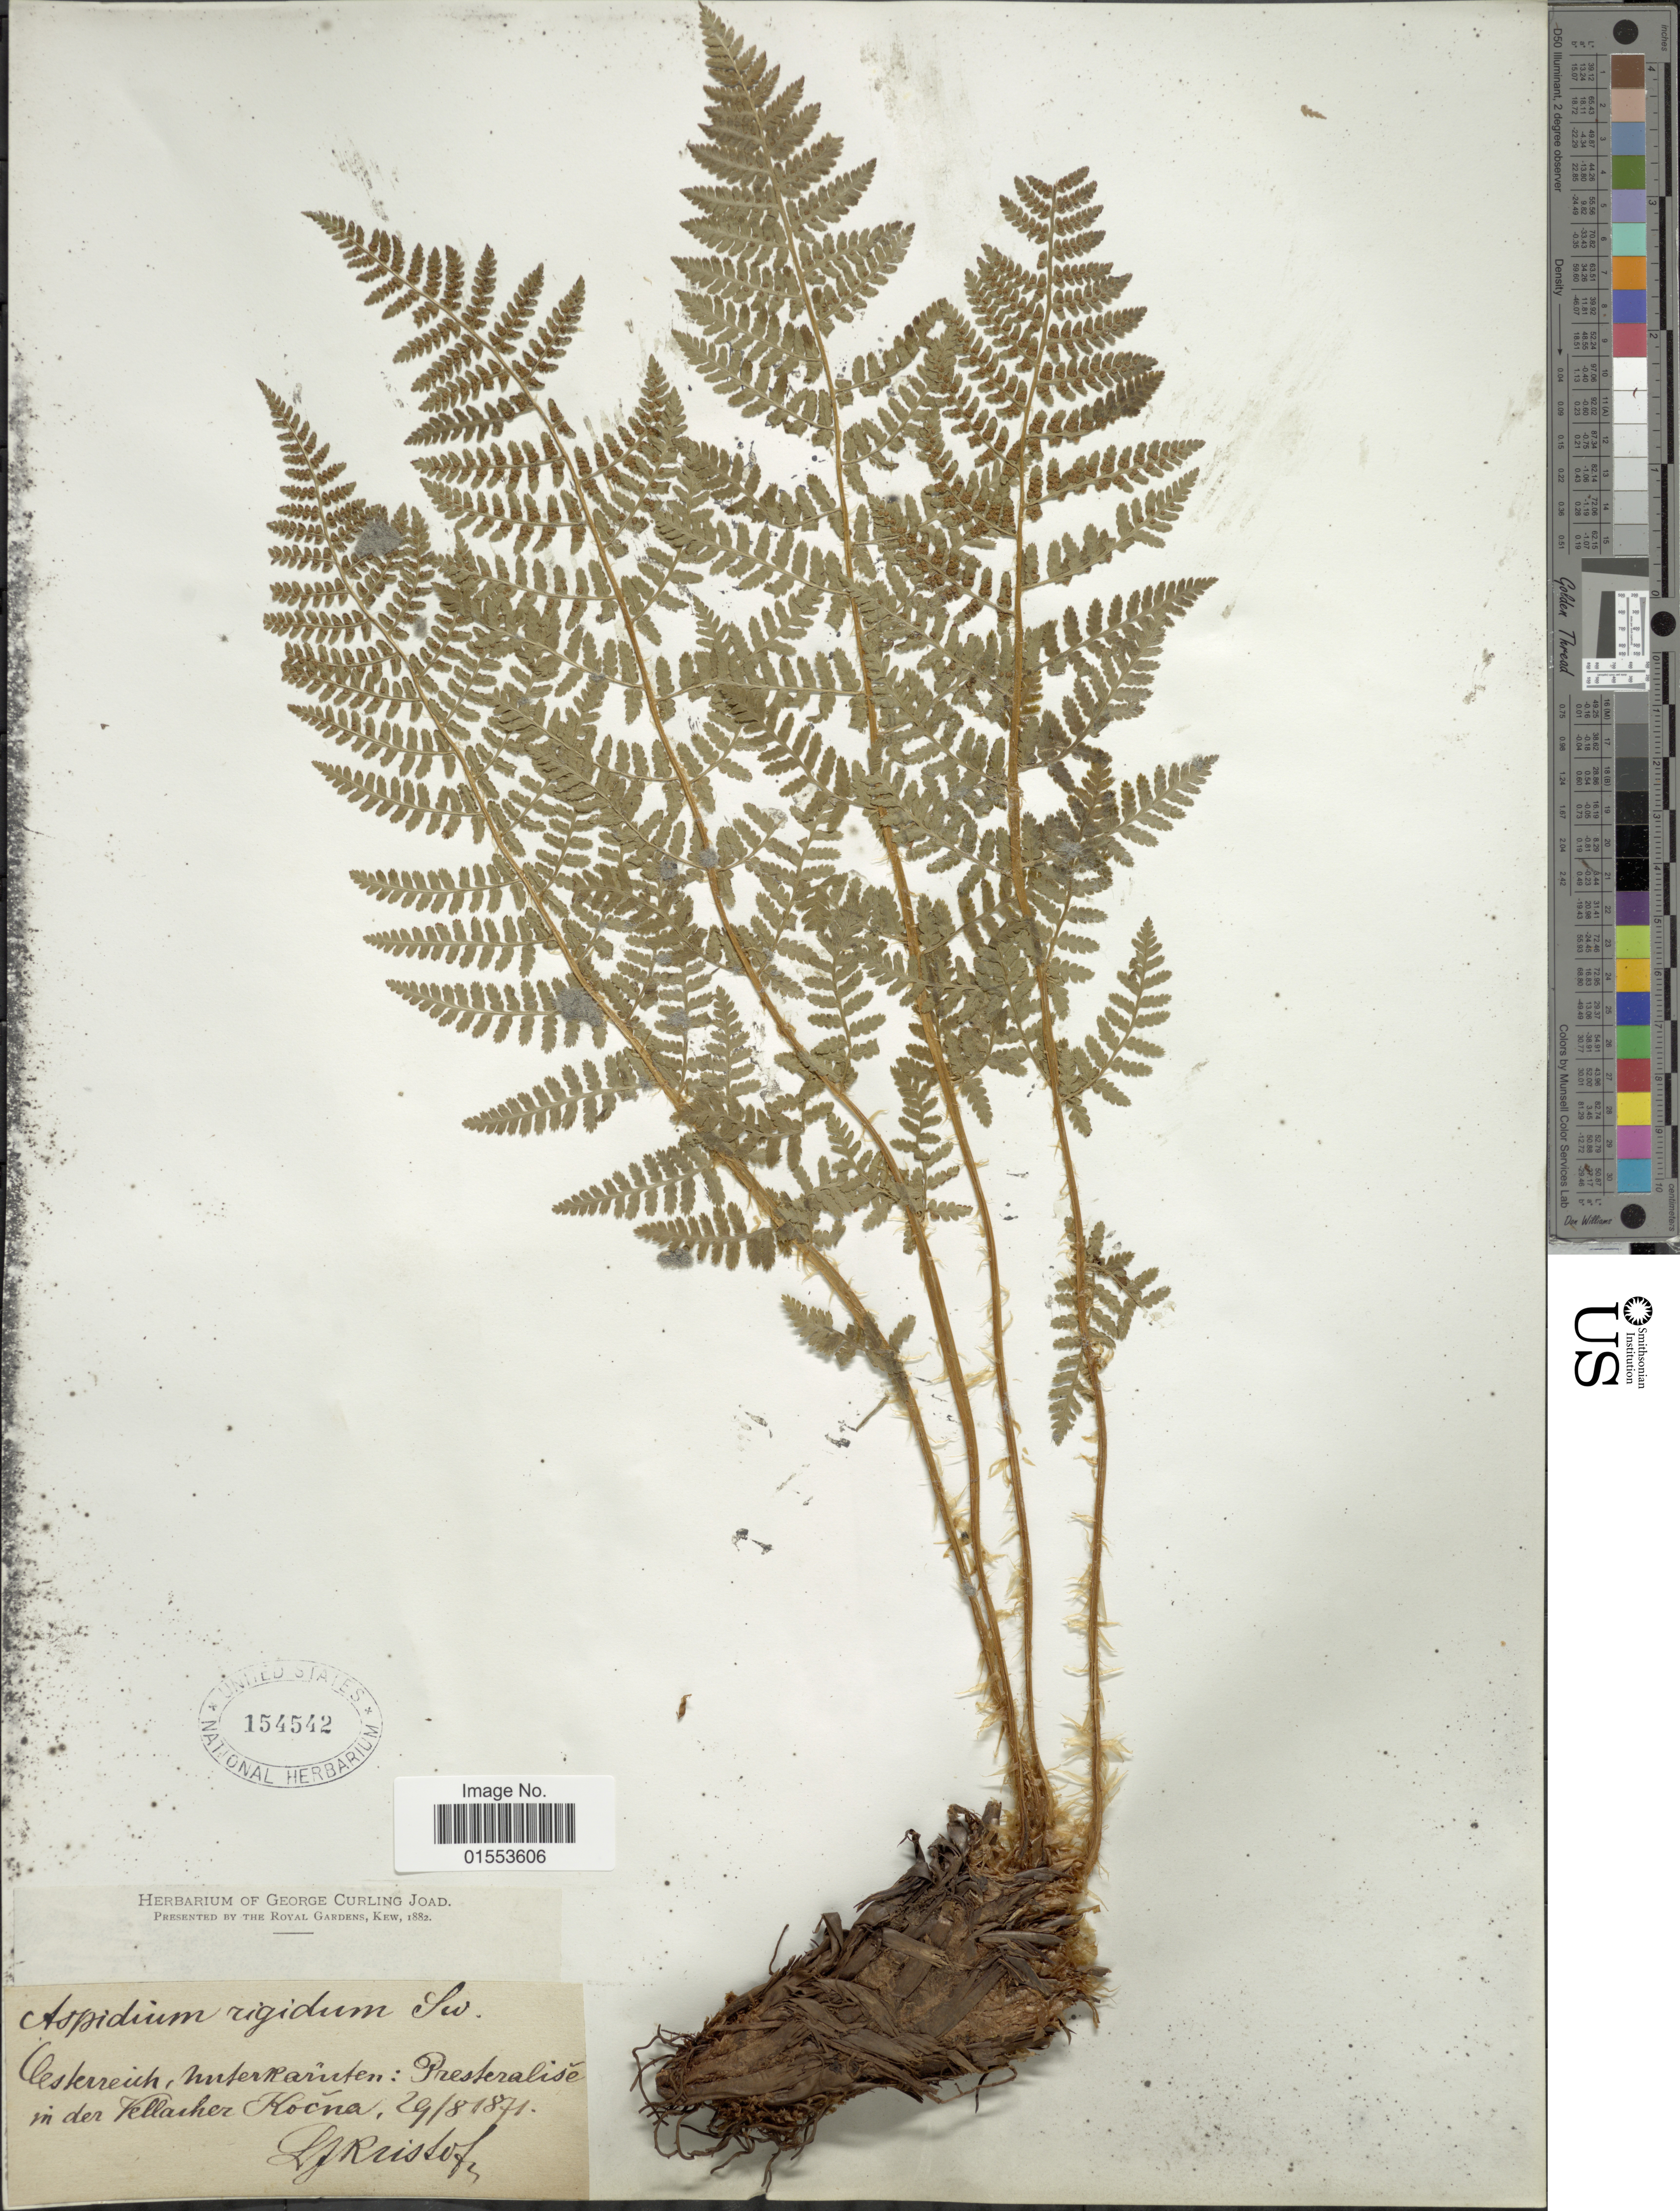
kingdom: Plantae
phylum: Tracheophyta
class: Polypodiopsida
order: Polypodiales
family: Dryopteridaceae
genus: Dryopteris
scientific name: Dryopteris rigida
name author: Underw.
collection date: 1871-08-28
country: Austria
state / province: Karnten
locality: Vellacher Kotschna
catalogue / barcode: US 154542